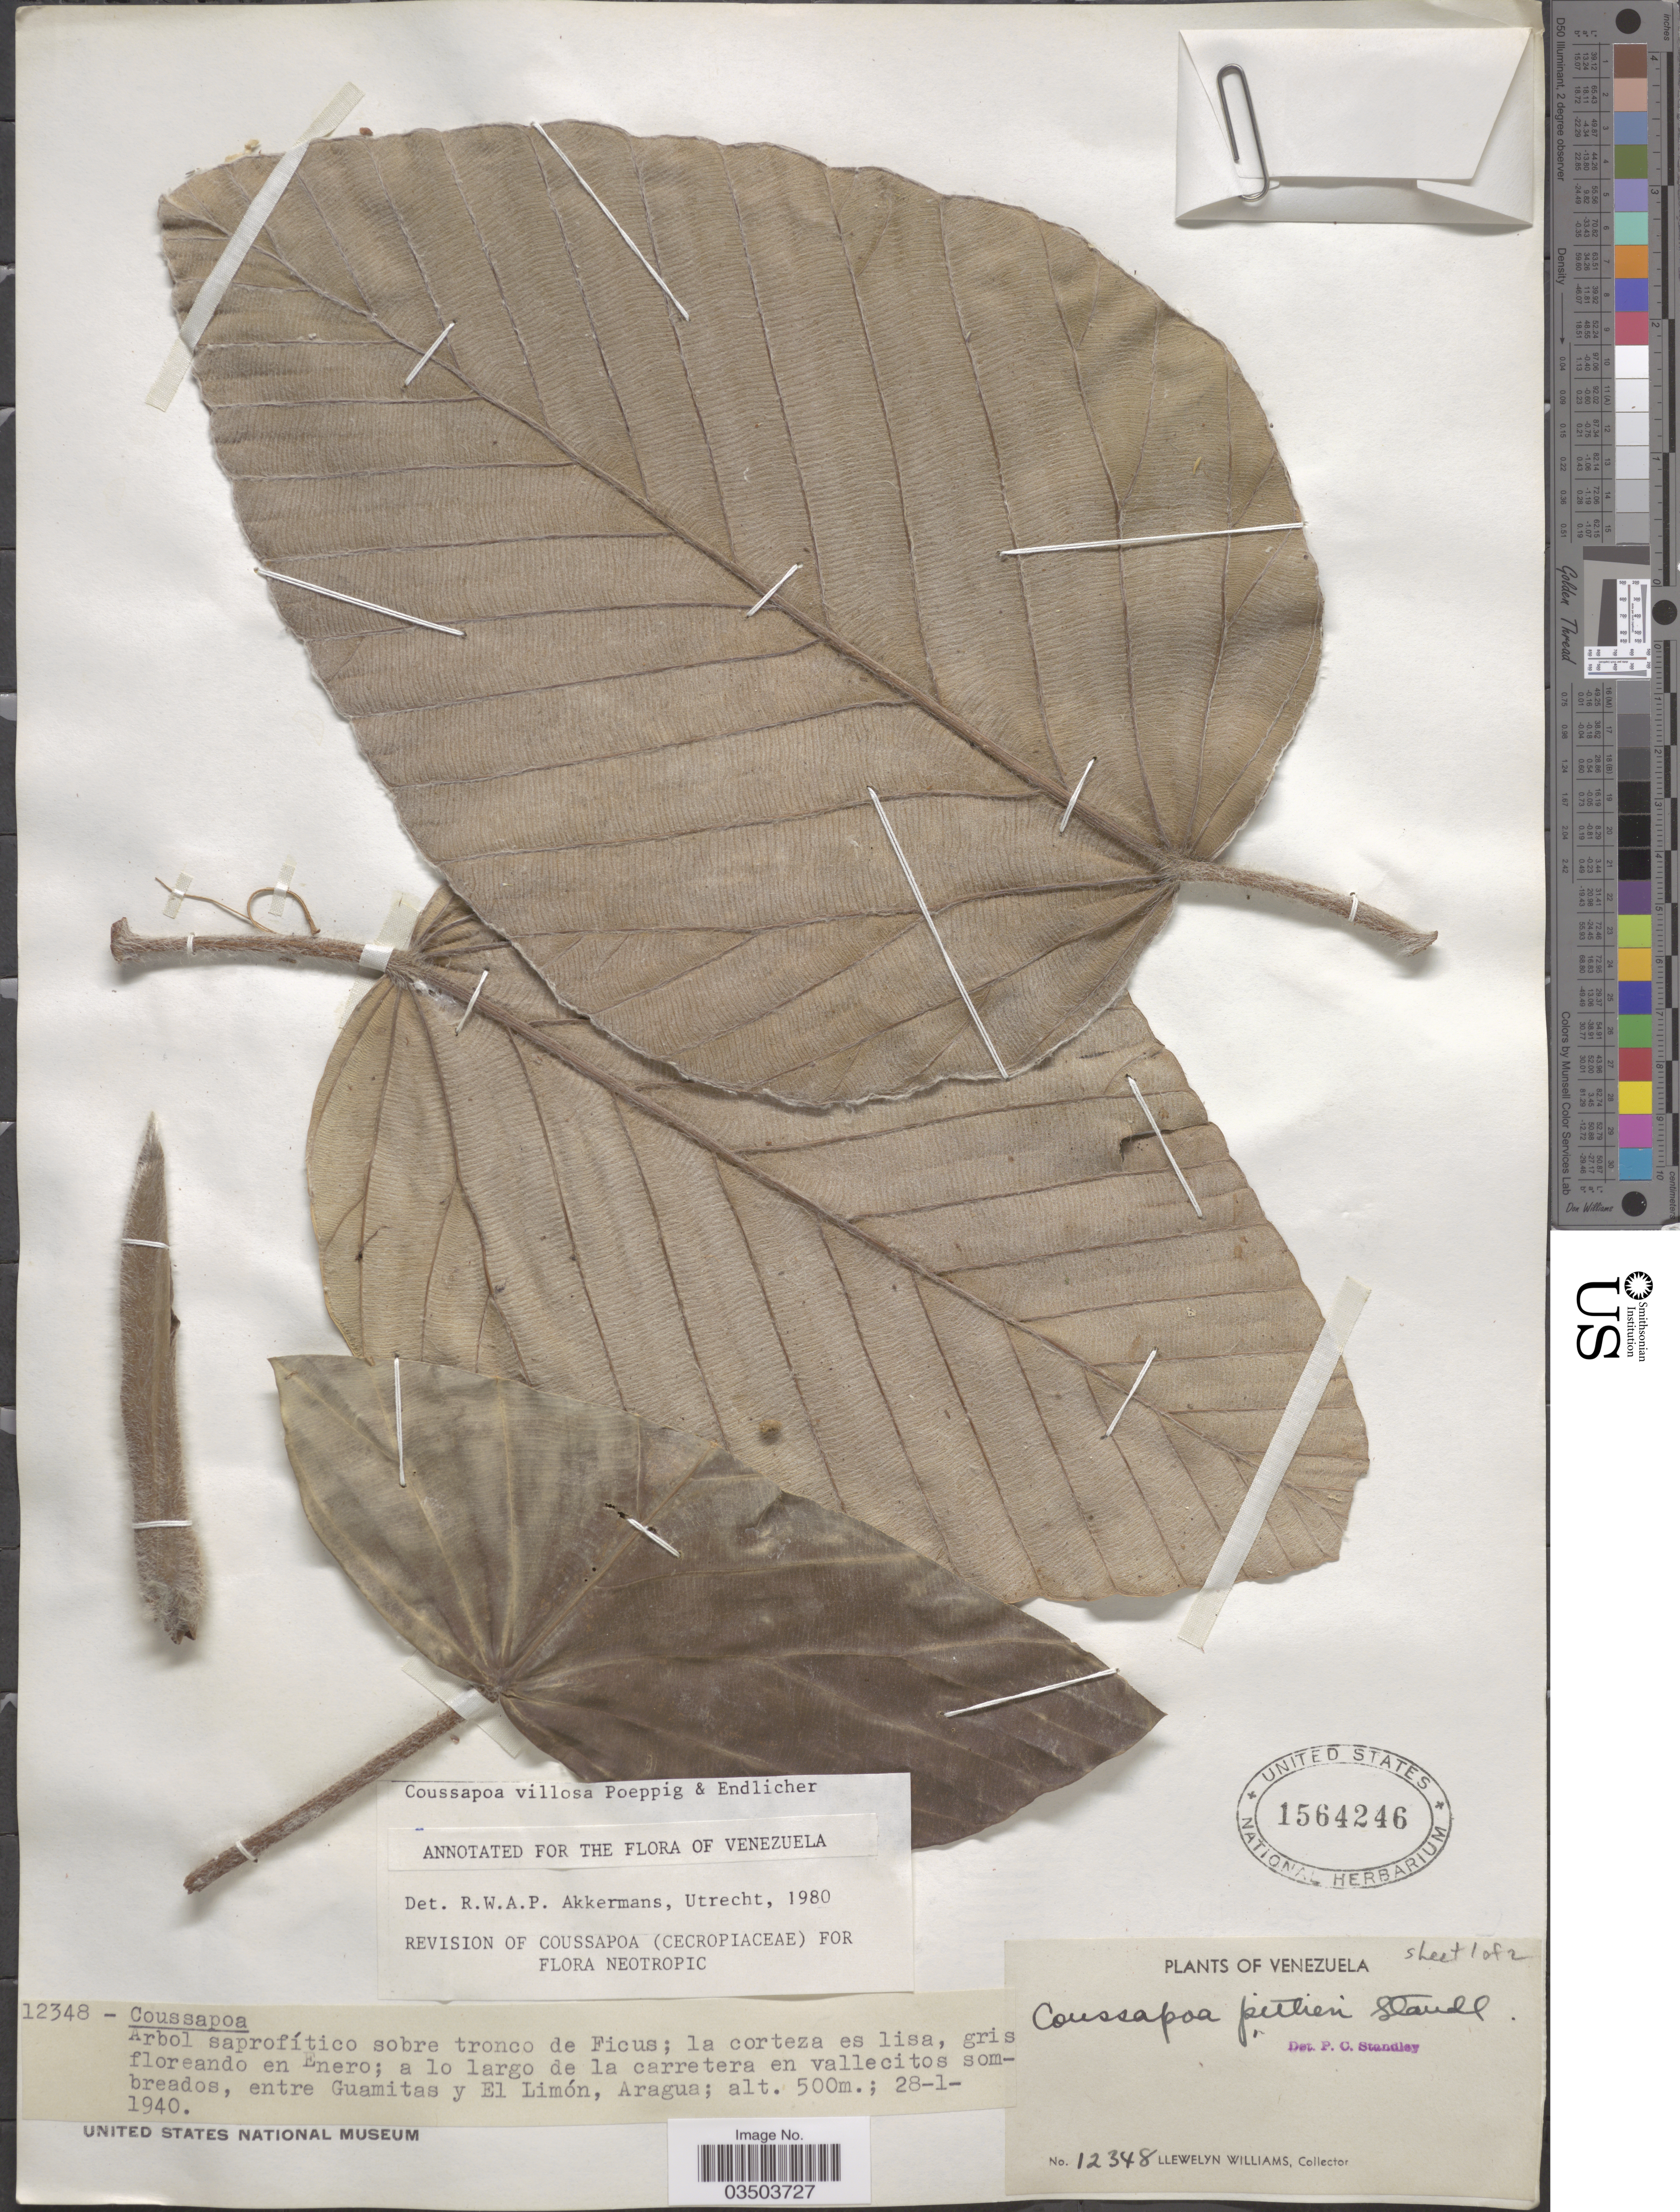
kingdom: Plantae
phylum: Tracheophyta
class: Magnoliopsida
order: Rosales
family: Urticaceae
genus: Coussapoa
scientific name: Coussapoa villosa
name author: Poepp. & Endl.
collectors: Ll. Williams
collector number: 12348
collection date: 1940-01-28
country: Venezuela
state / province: Aragua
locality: A lo largo de la carretera en vallecitos sombreados, entre Guamitas y El Limón.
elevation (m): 500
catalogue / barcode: US 1564246